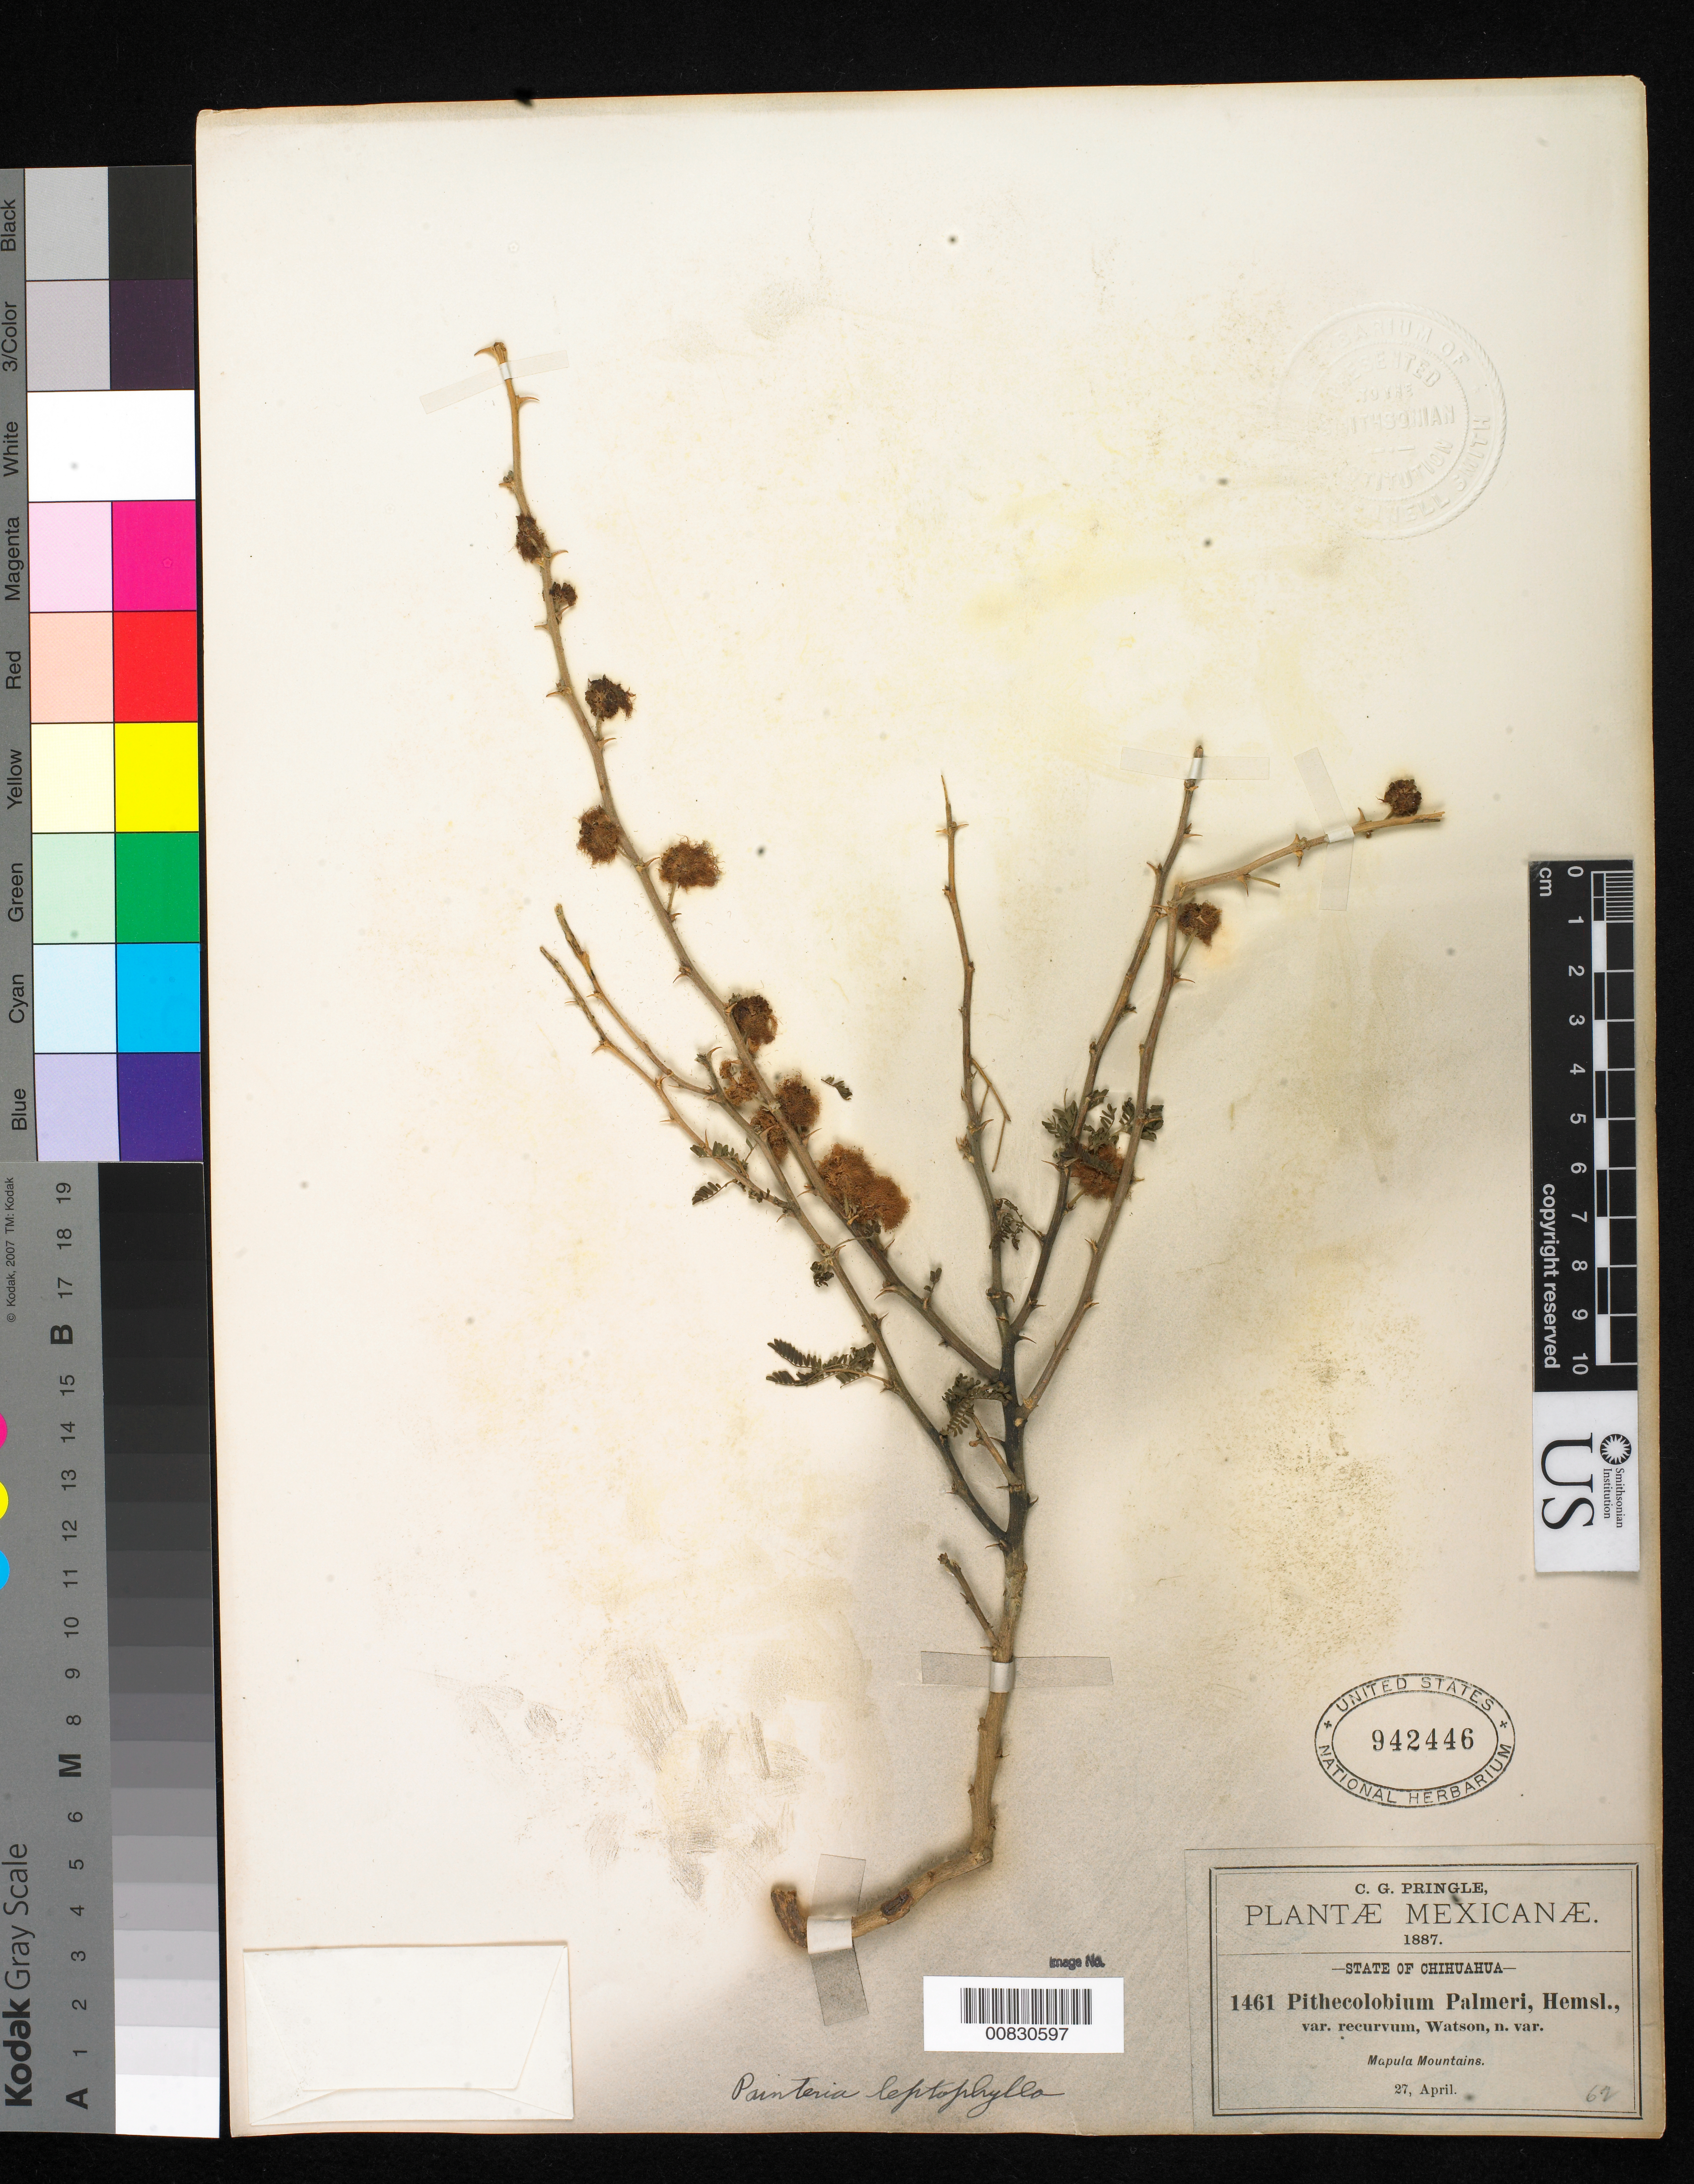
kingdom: Plantae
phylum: Tracheophyta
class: Magnoliopsida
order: Fabales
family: Fabaceae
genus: Pithecellobium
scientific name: Pithecellobium palmeri var. recurvum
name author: S. Watson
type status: Isotype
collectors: C. G. Pringle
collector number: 1461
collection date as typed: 27 Apr 1887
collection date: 1887-04-27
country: Mexico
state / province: Chihuahua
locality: Mapula Mountains.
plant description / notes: Currently accepted name as cited in revision by Barneby & Grimes.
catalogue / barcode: US 942446